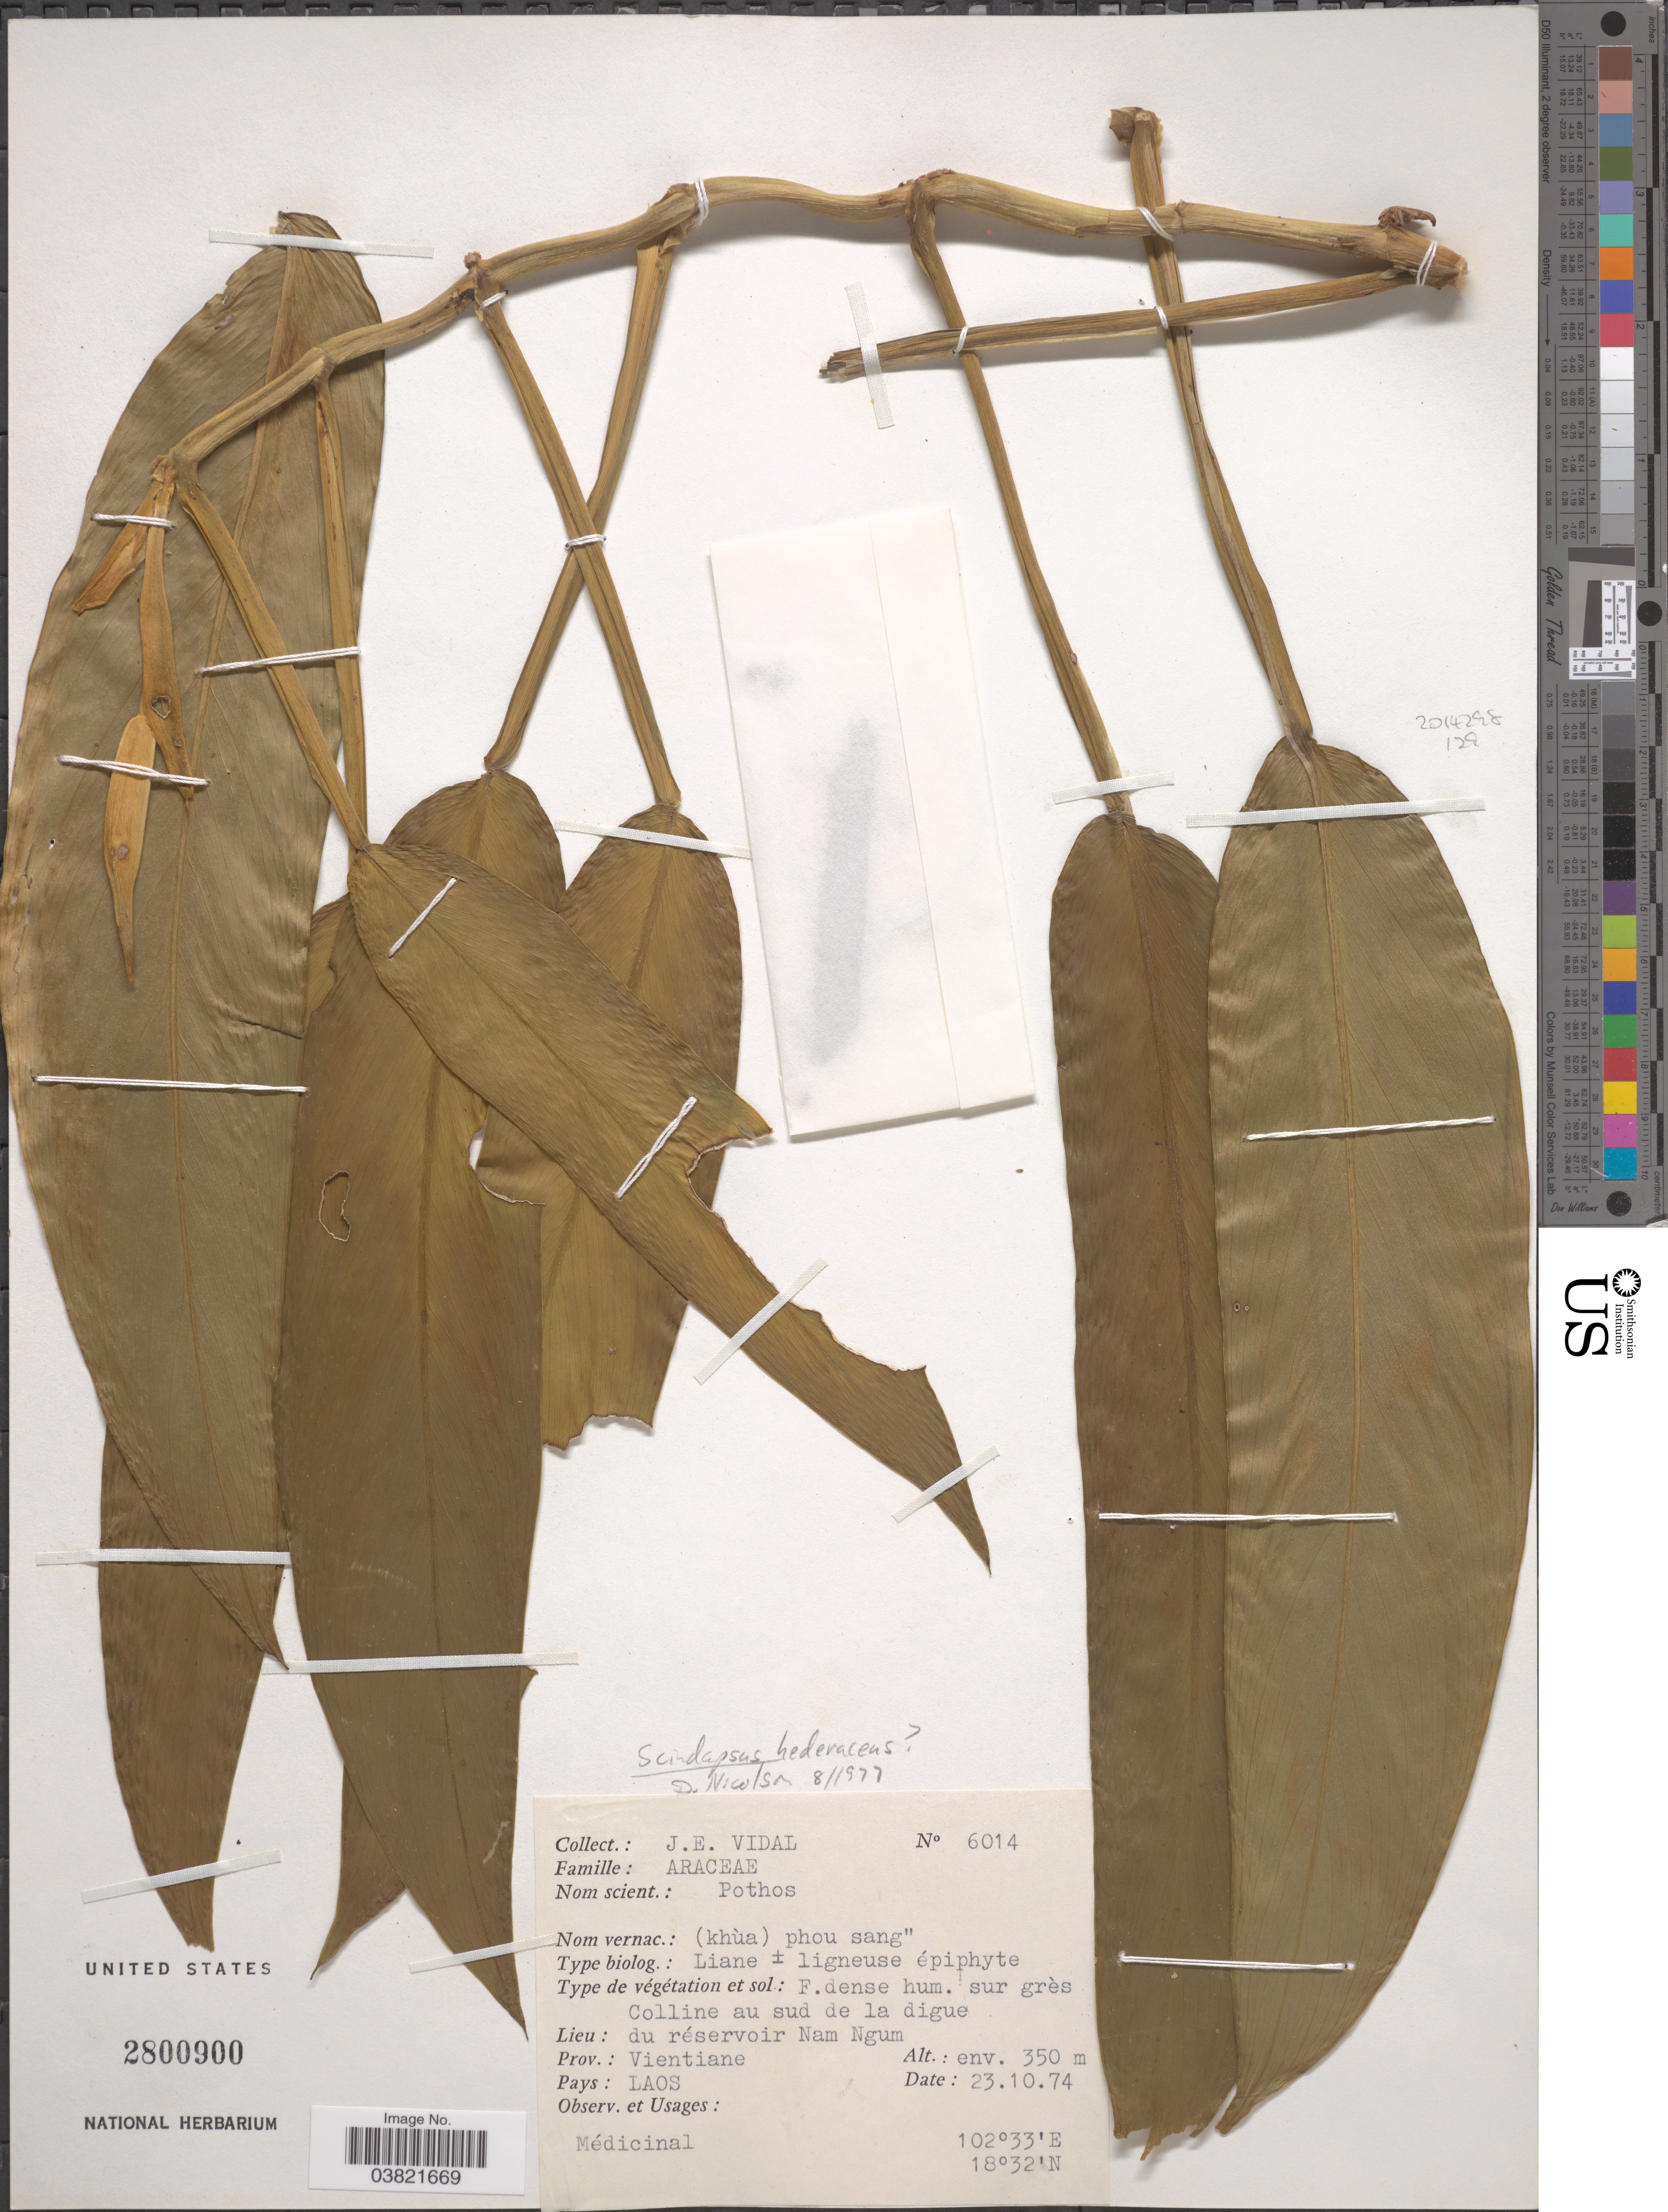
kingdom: Plantae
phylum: Tracheophyta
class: Liliopsida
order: Alismatales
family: Araceae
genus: Scindapsus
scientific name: Scindapsus hederaceus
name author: Miq.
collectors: J. E. Vidal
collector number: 6014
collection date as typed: Transcribed d/m/y: 23/10/74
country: Laos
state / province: Viangchan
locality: Colline au sud de la digue du réservoir Nam Ngum.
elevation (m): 350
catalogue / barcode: US 2800900